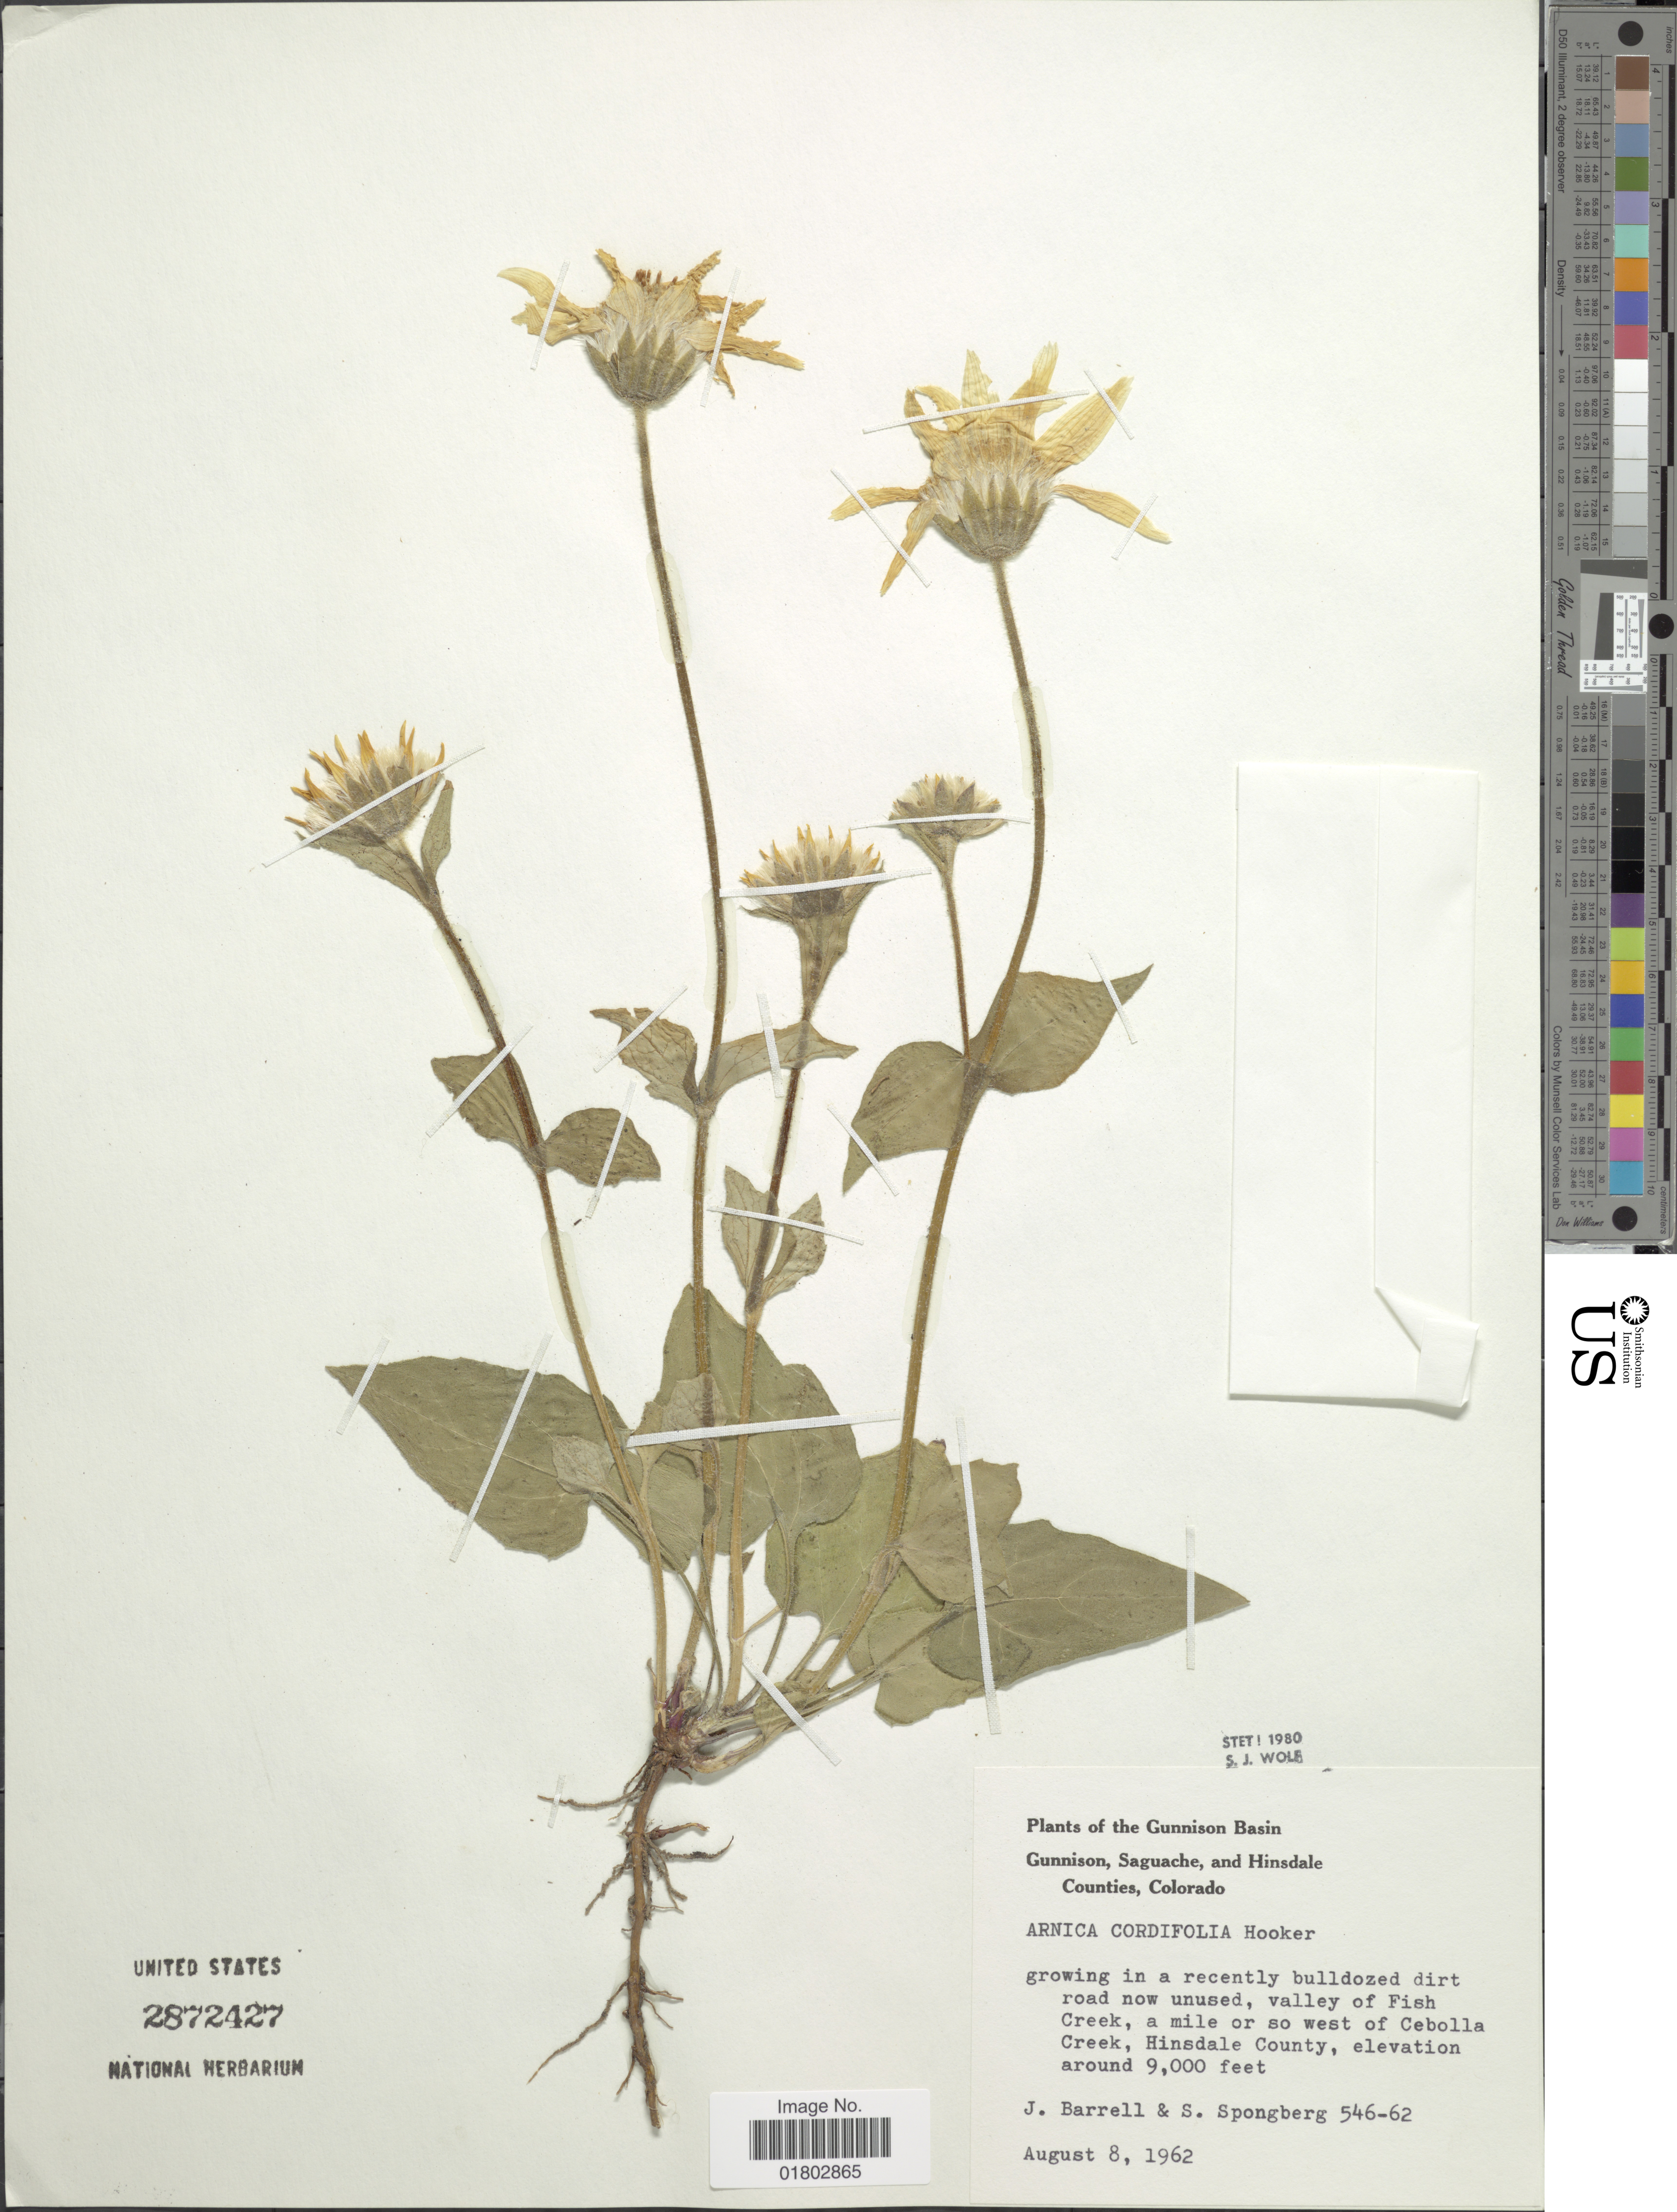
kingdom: Plantae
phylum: Tracheophyta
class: Magnoliopsida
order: Asterales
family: Asteraceae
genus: Arnica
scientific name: Arnica cordifolia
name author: Hook.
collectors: J. Barrell & S. A.Spongberg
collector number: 546-62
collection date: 1962-08-08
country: United States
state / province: Colorado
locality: The Gunnison Basin Gunnison, Saguache, and Hinsdale Counties, growing in a recently bulldozed dirt road now unused, valley of Fish Creel, a mile or so west of Cebolla Creek, Hinsdale County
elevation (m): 2743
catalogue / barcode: US 2872427